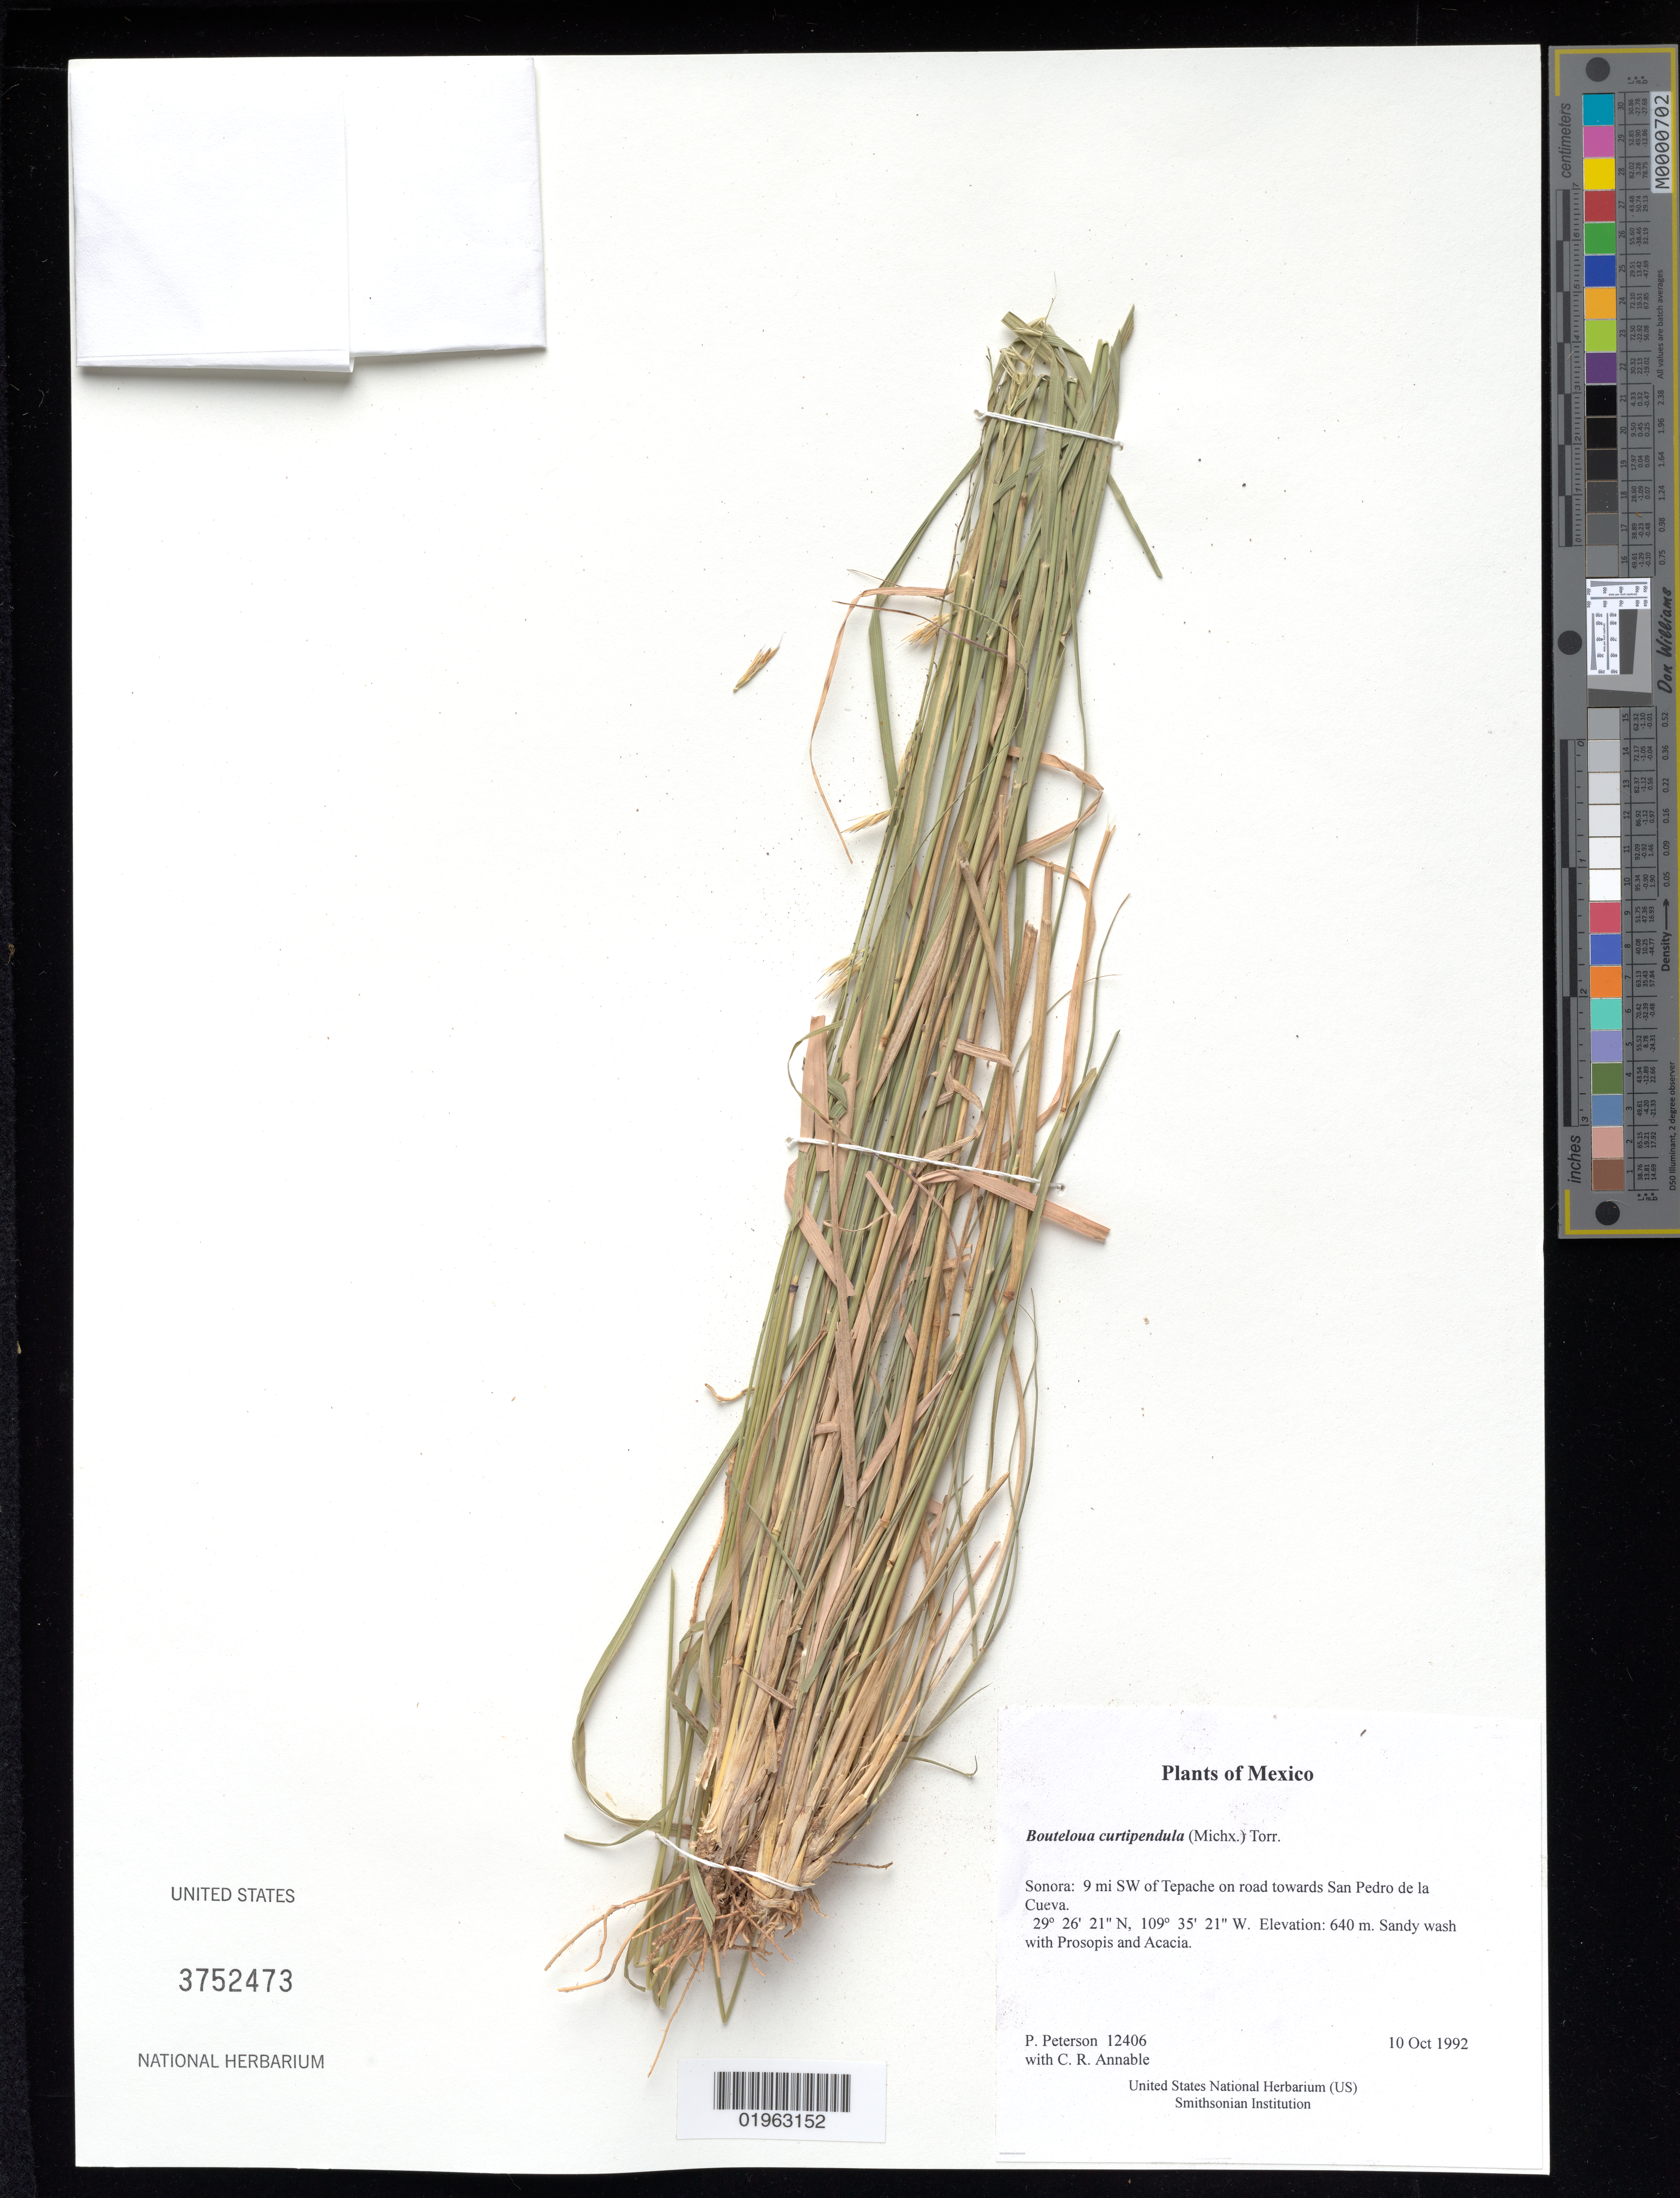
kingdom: Plantae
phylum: Tracheophyta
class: Liliopsida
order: Poales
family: Poaceae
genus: Bouteloua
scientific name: Bouteloua curtipendula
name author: (Michx.) Torr.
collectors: P. M. Peterson & C. R. Annable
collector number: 12406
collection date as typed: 10 Oct 1992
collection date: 1992-10-10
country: Mexico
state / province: Sonora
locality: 9 mi SW of Tepache on road towards San Pedro de la Cueva.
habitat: Sandy wash with Prosopis and Acacia.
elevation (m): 640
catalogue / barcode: US 3752473